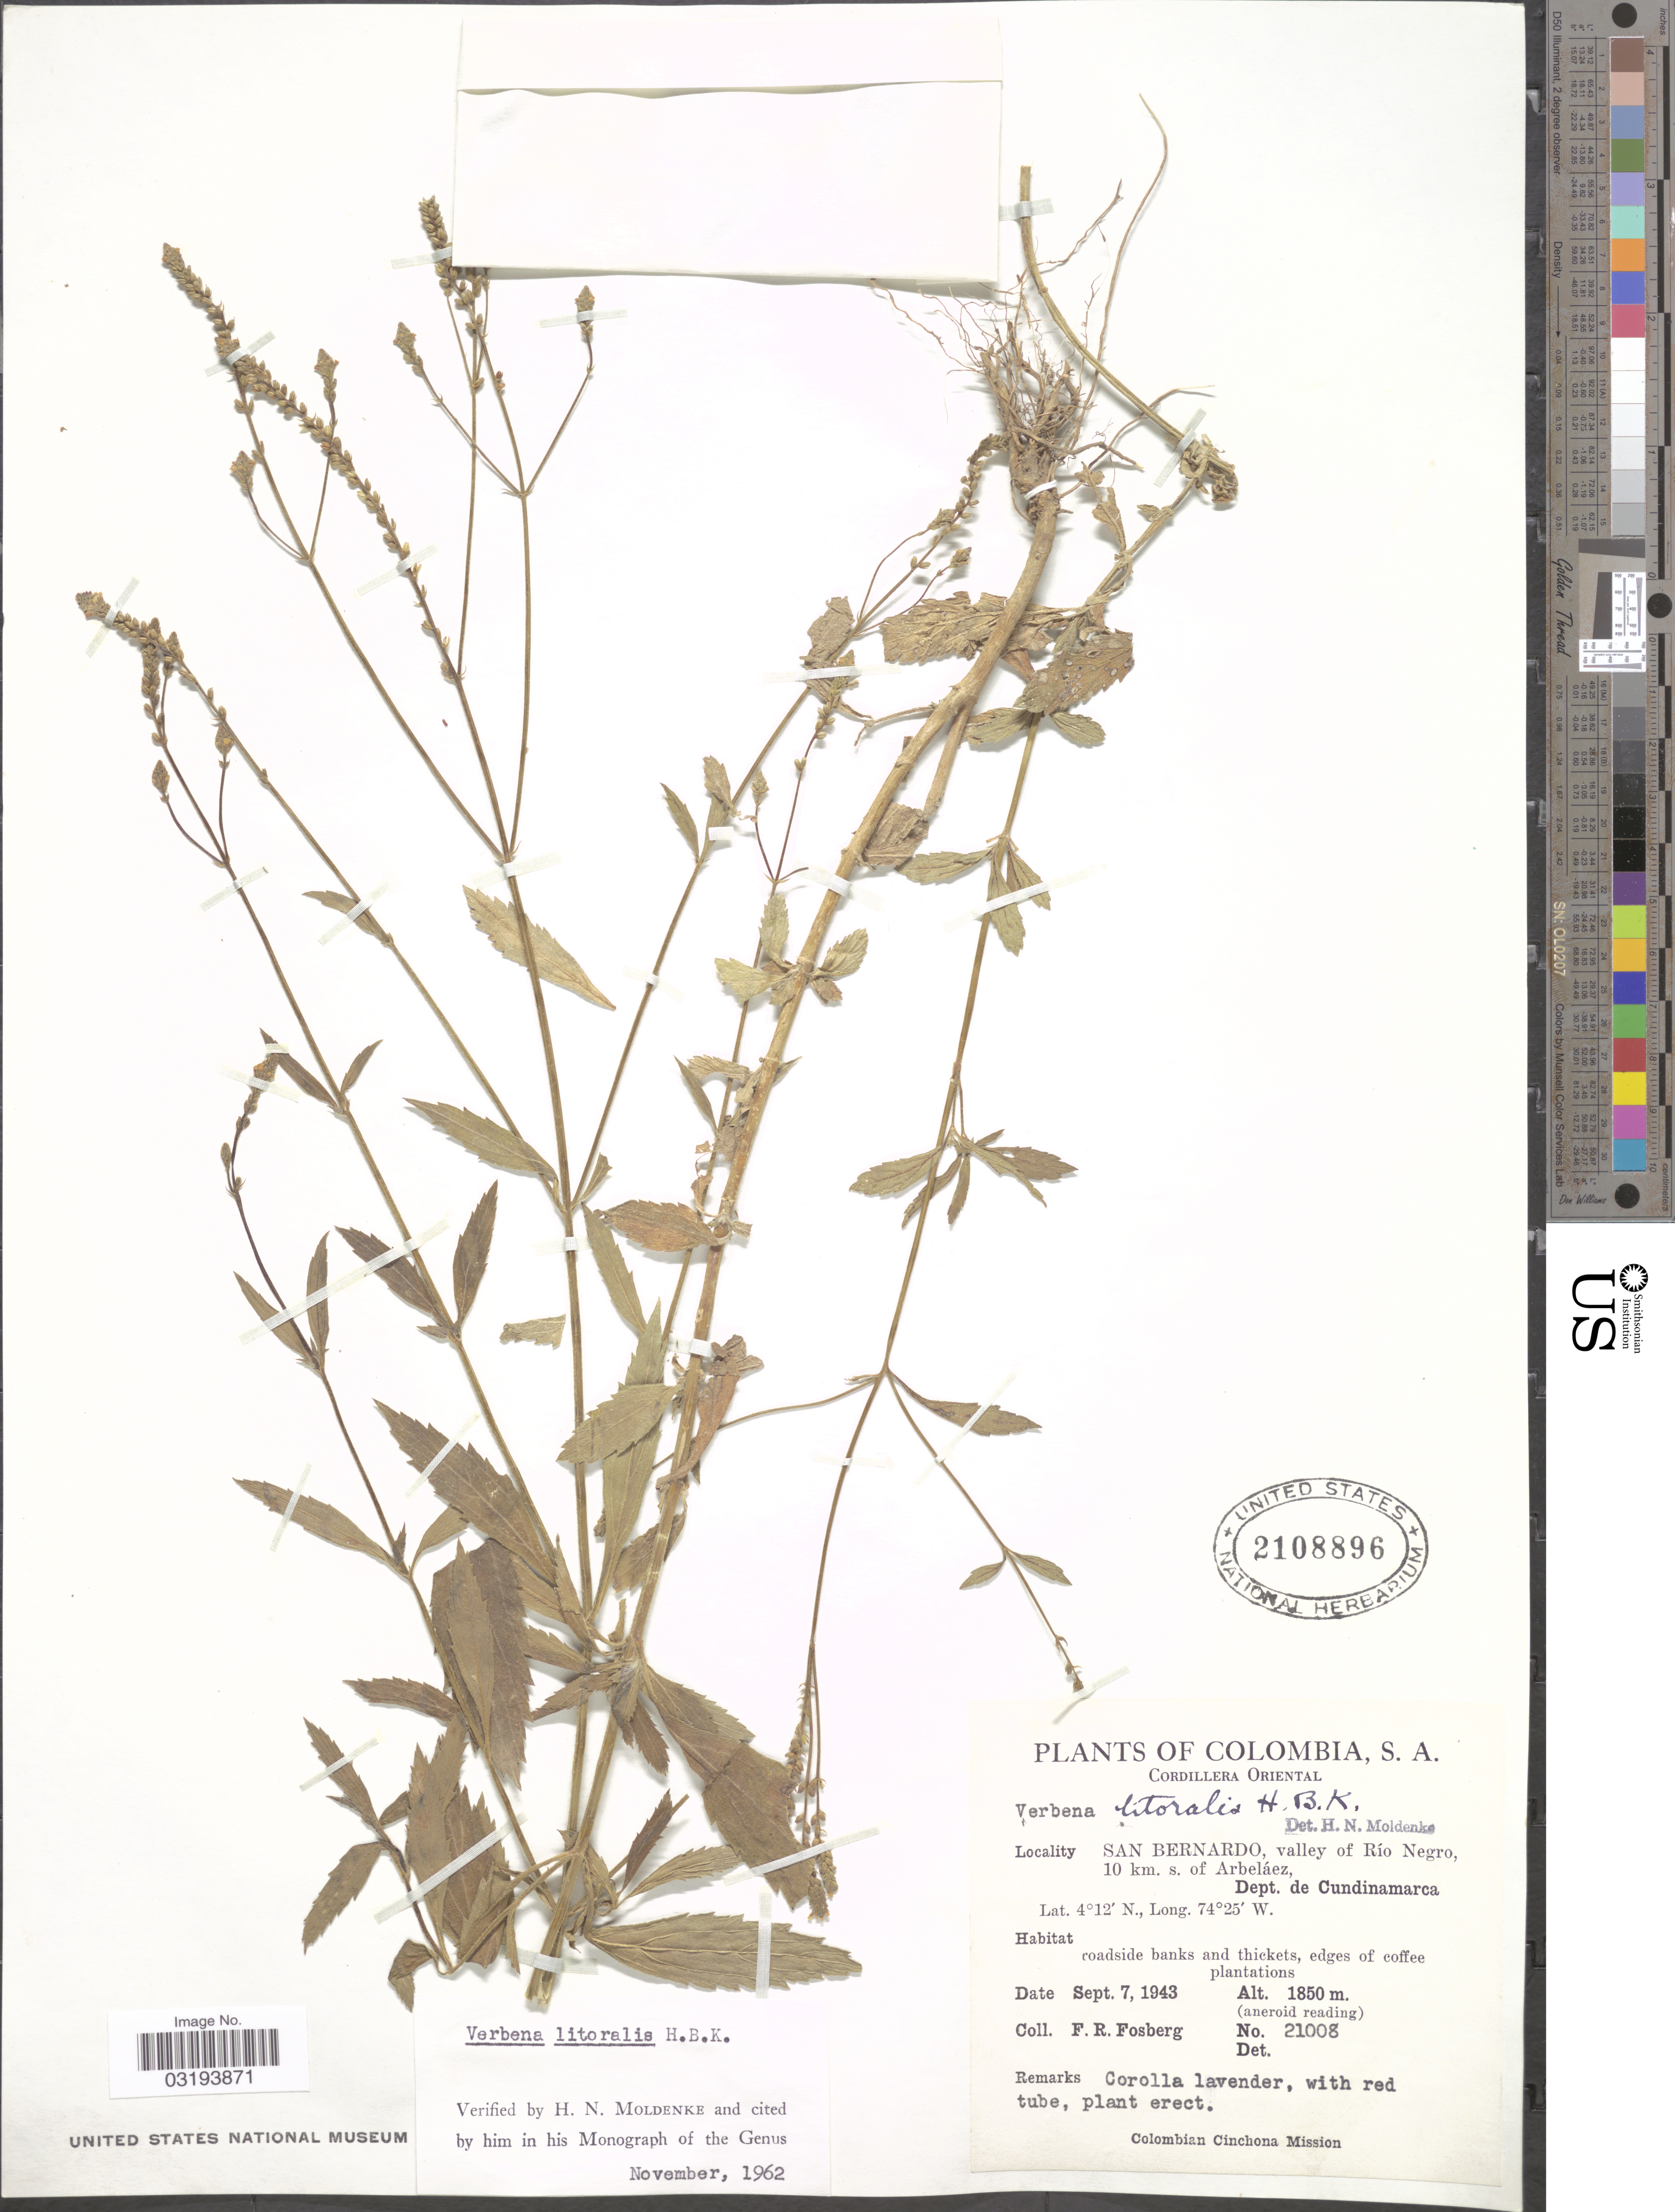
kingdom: Plantae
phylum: Tracheophyta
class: Magnoliopsida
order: Lamiales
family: Verbenaceae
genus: Verbena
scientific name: Verbena litoralis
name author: Kunth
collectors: F. R. Fosberg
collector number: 21008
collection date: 1943-09-07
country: Colombia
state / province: Cundinamarca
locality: Cordillera Oriental, San Bernardo, valley of Río Negro, 10 km. s. of Arbeláez. Dept. de Cundinamarca.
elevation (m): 1850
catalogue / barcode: US 2108896